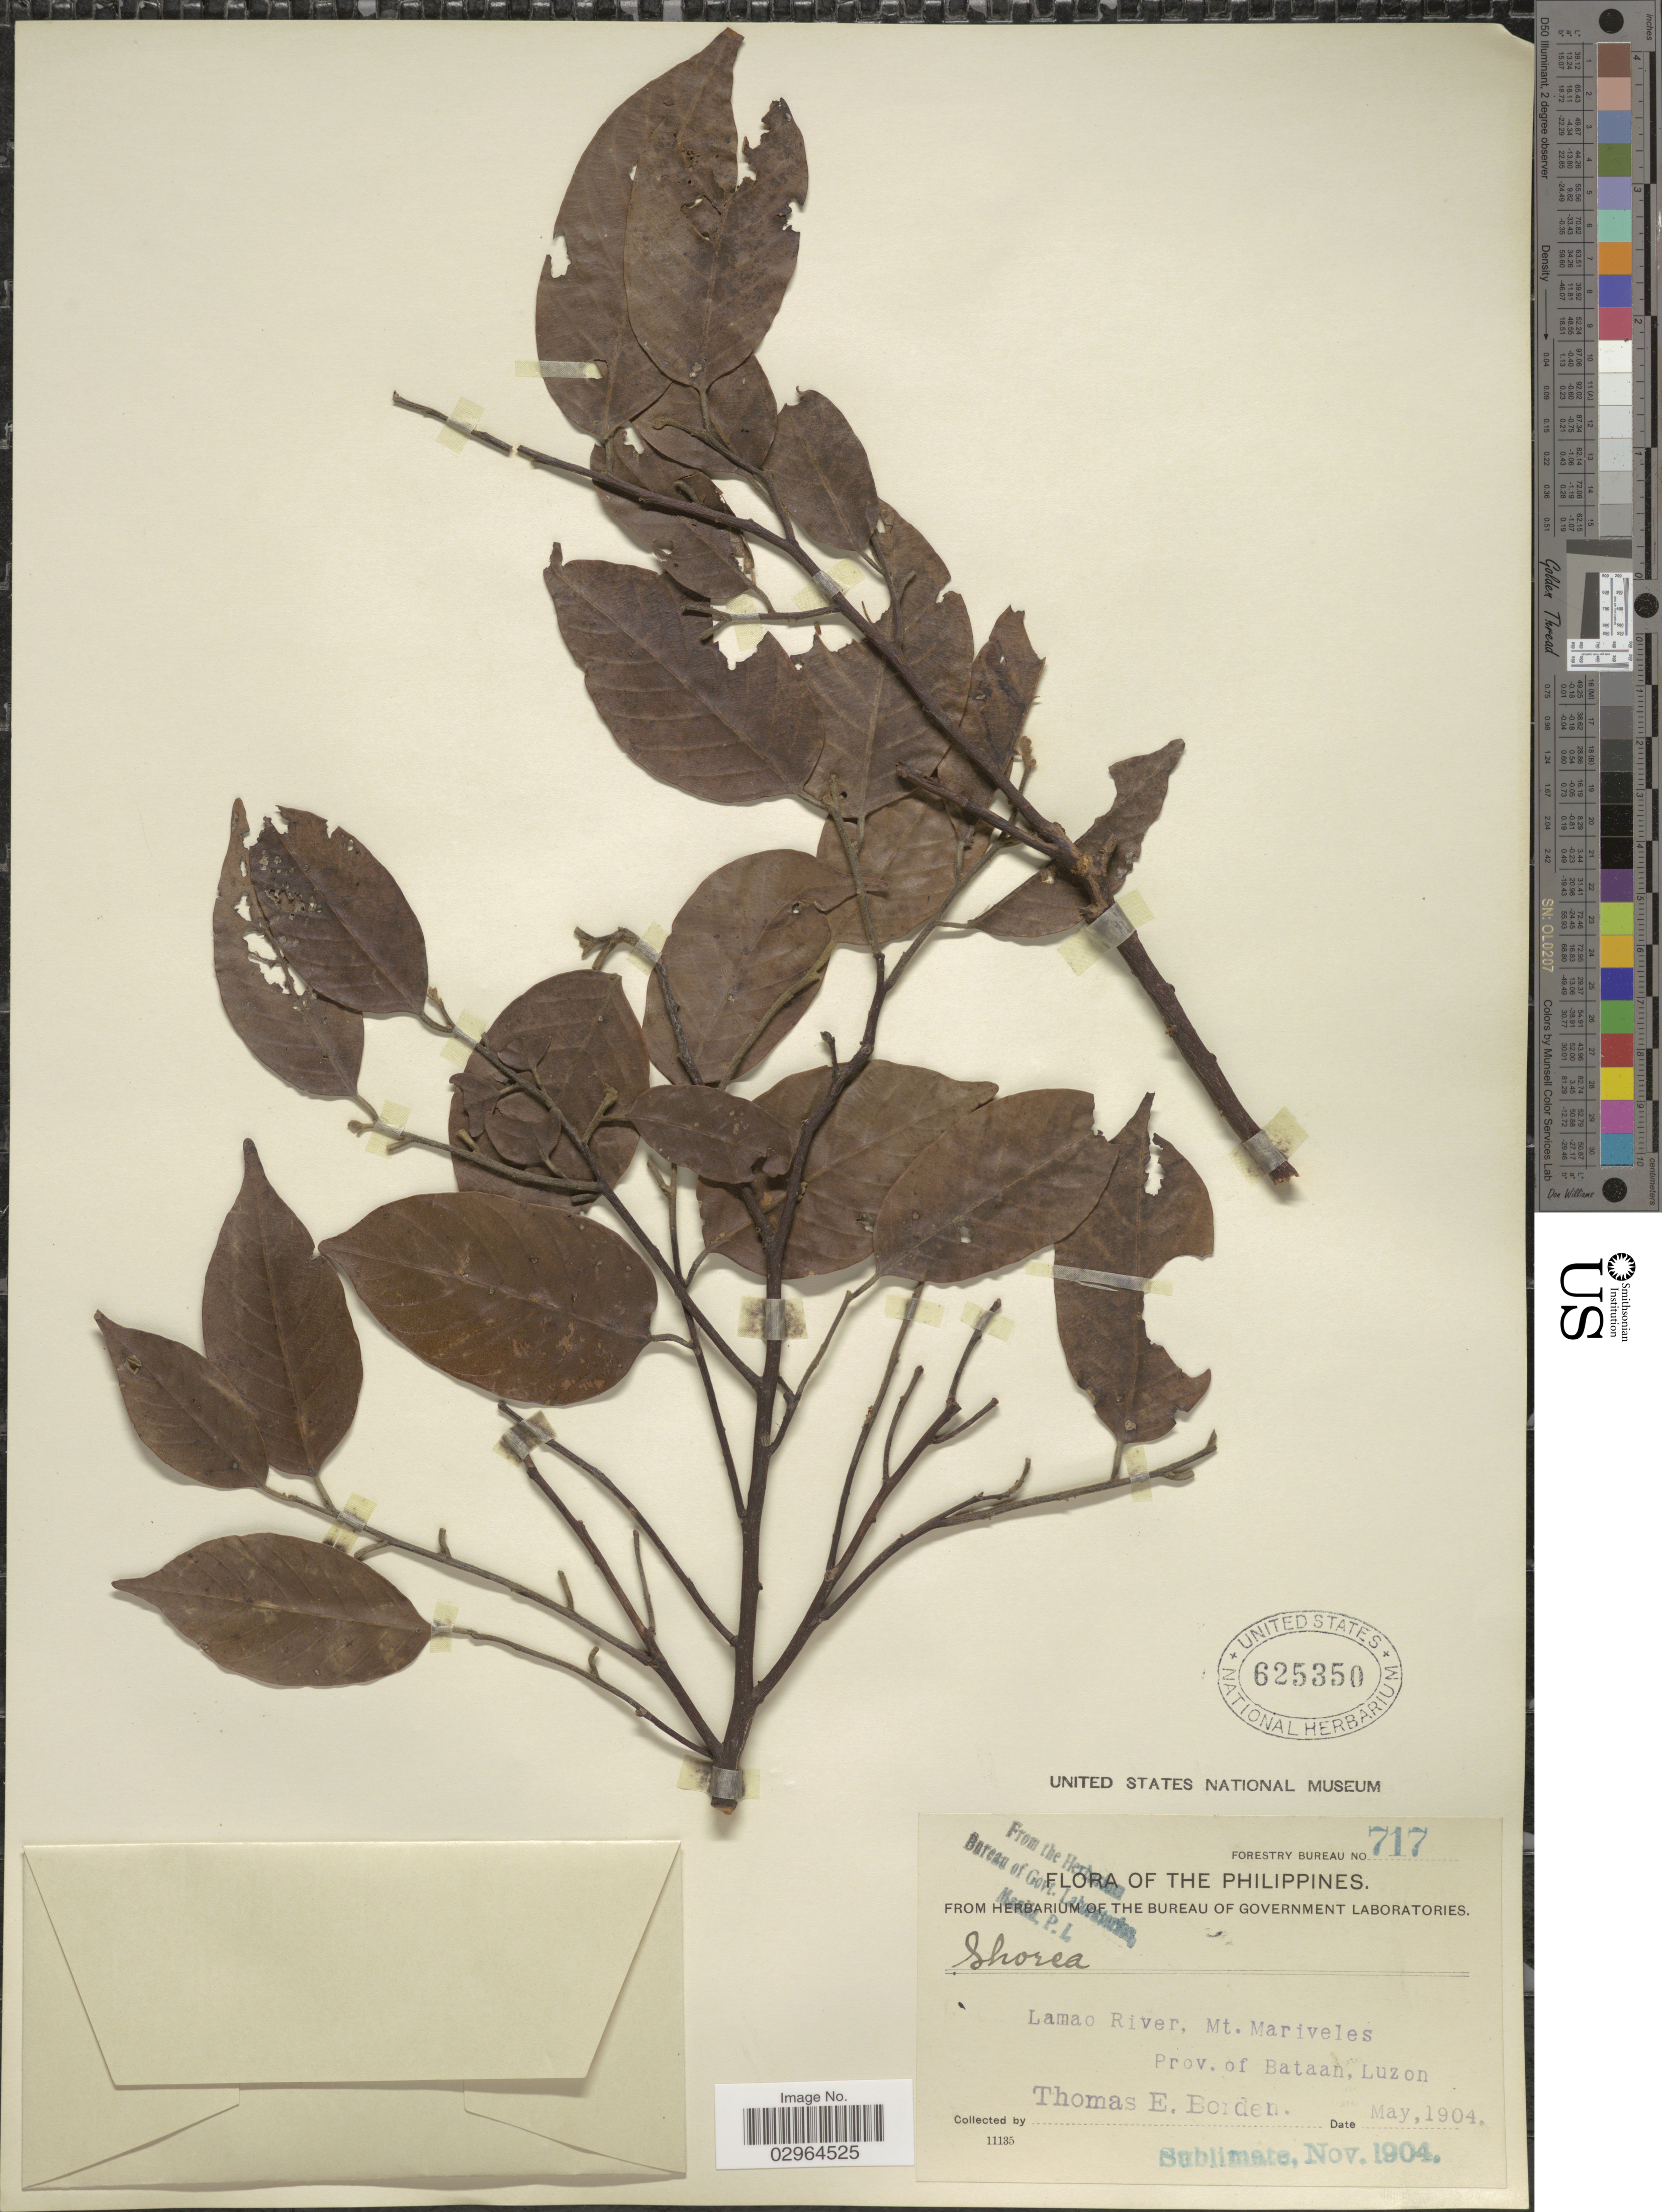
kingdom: Plantae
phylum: Tracheophyta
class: Magnoliopsida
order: Malvales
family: Dipterocarpaceae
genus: Shorea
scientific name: Shorea sp.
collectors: T. E. Borden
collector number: Forestry Bureau 717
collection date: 1904-05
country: Philippines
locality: Lamao River, Mt. Mariveles, Prov. of Bataan, Luzon.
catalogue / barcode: US 625350